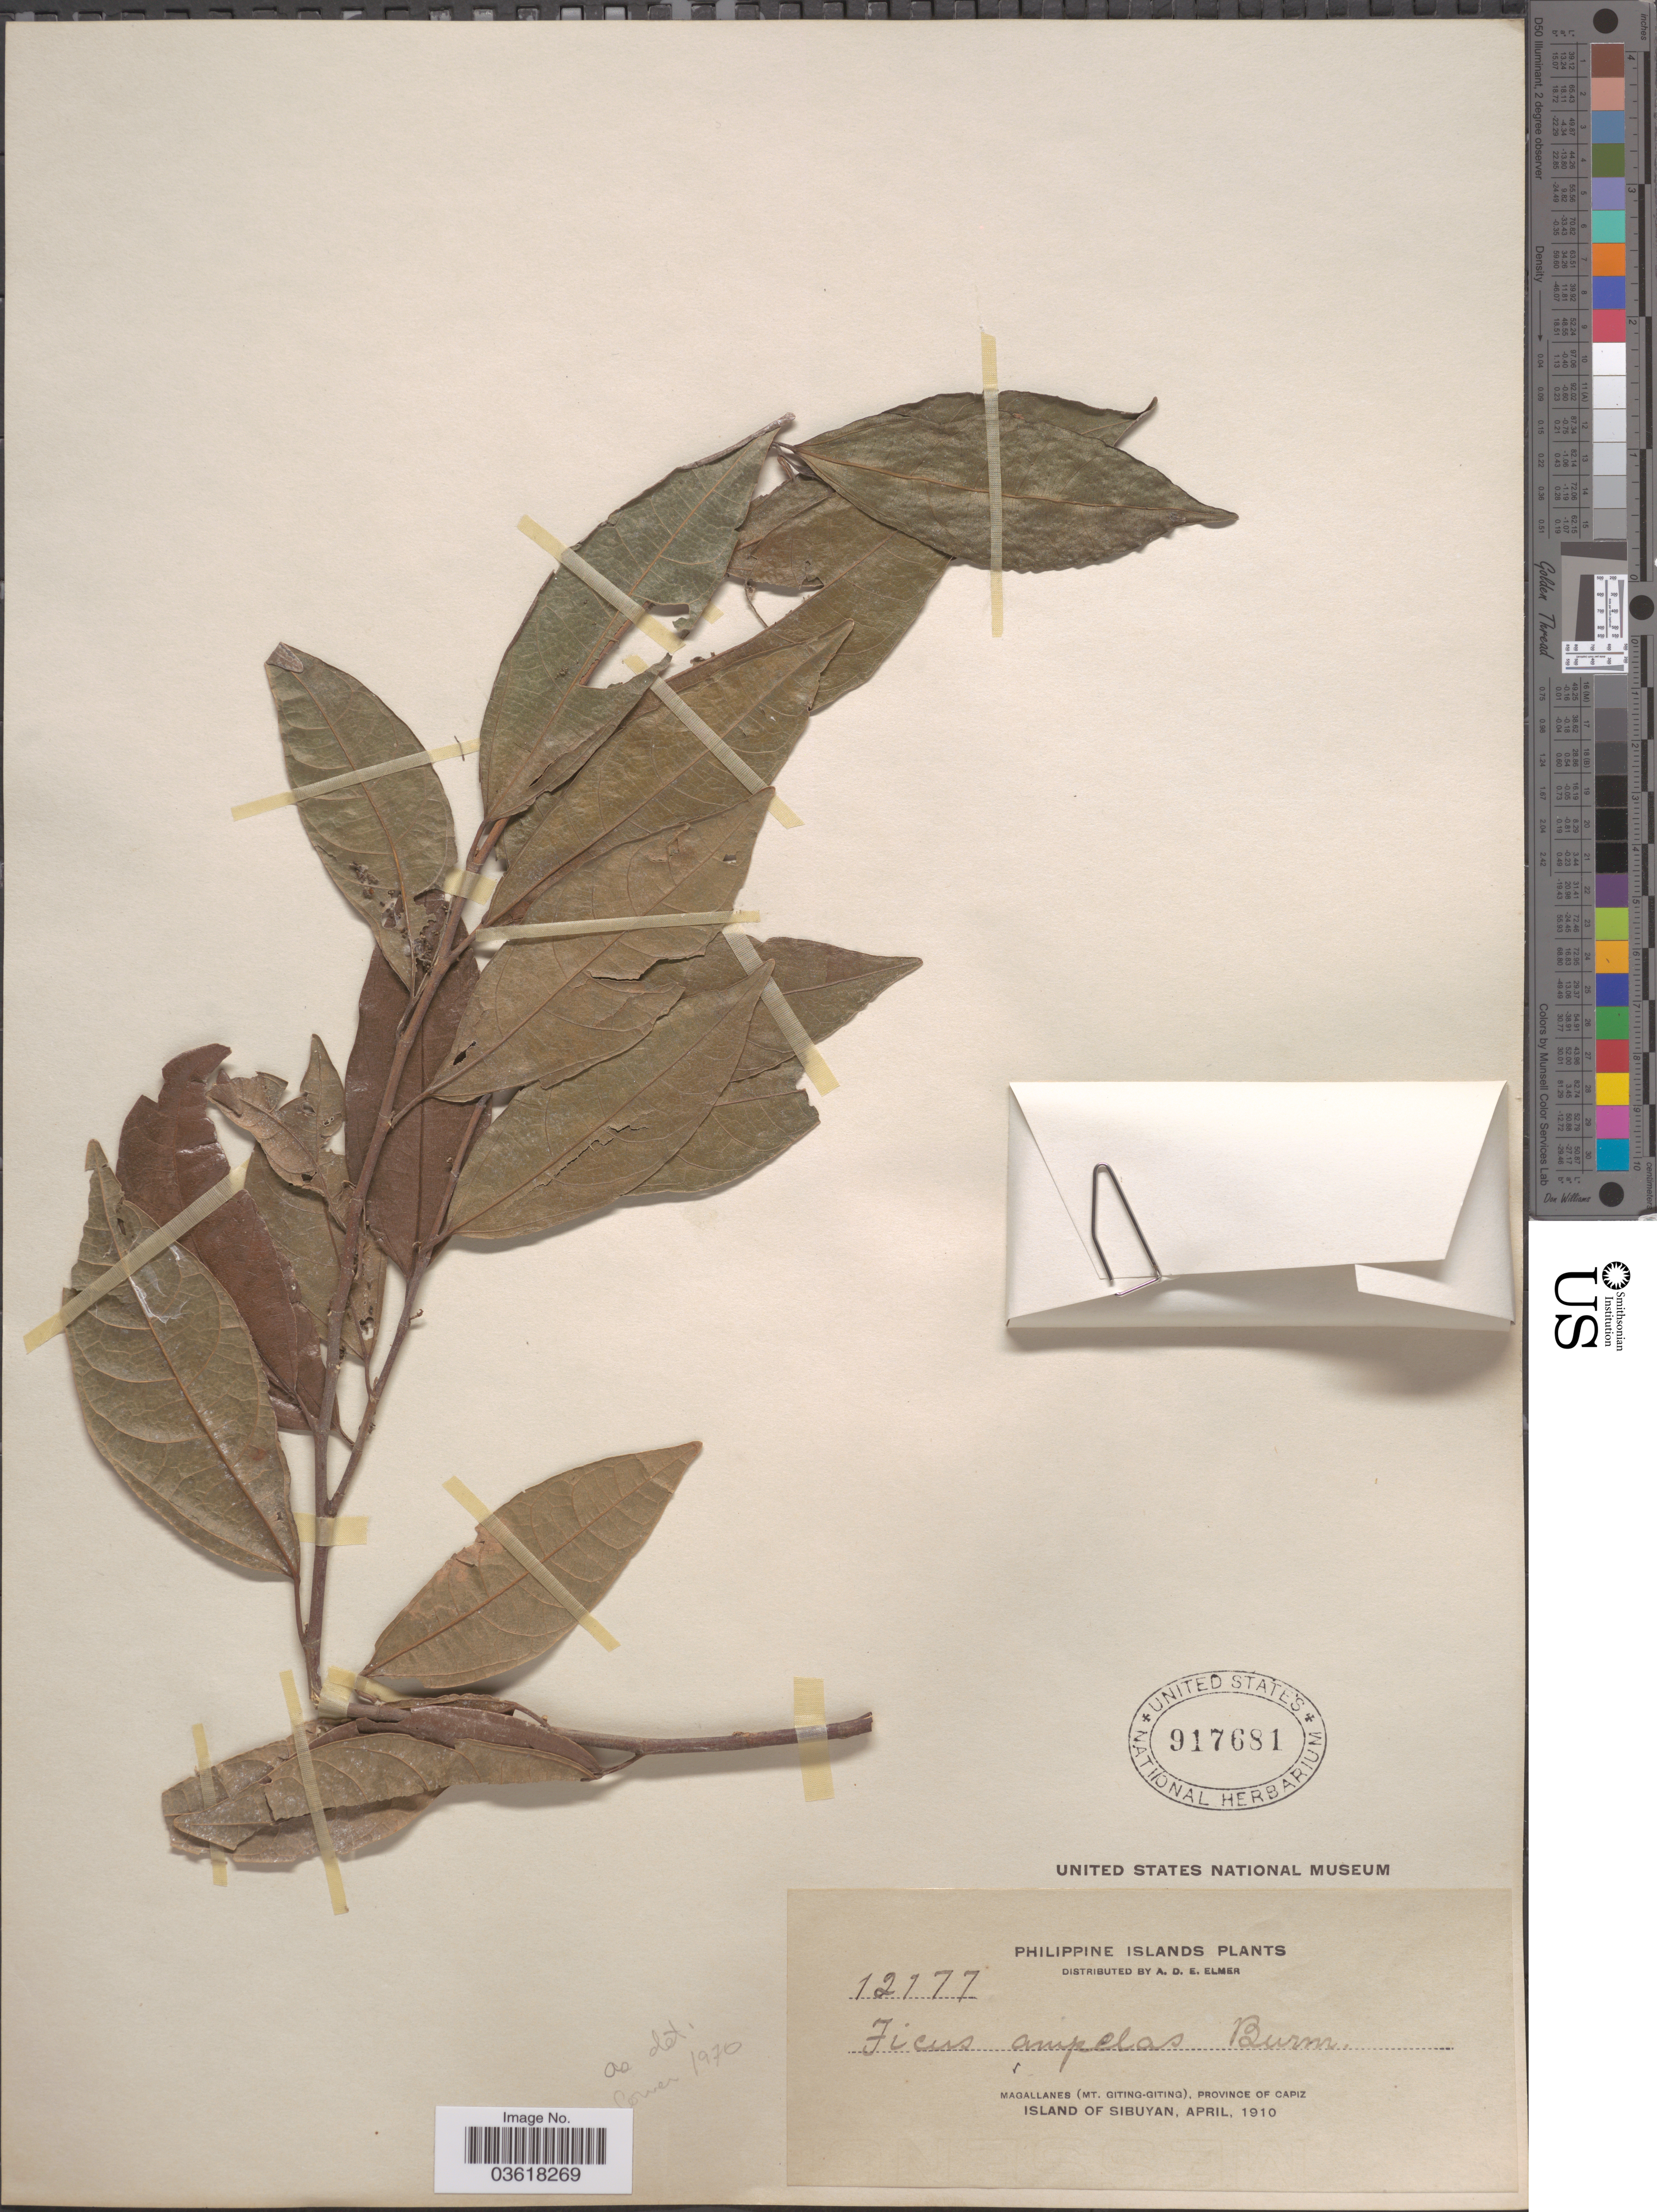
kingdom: Plantae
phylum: Tracheophyta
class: Magnoliopsida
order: Rosales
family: Moraceae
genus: Ficus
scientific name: Ficus ampelos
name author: Burm. f.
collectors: A. D. E. Elmer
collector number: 12177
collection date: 1910-04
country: Philippines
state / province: Western Visayas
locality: Magallanes (Mt. Giting-Giting), Province of Capiz, Island of Sibuyan.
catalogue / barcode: US 917681